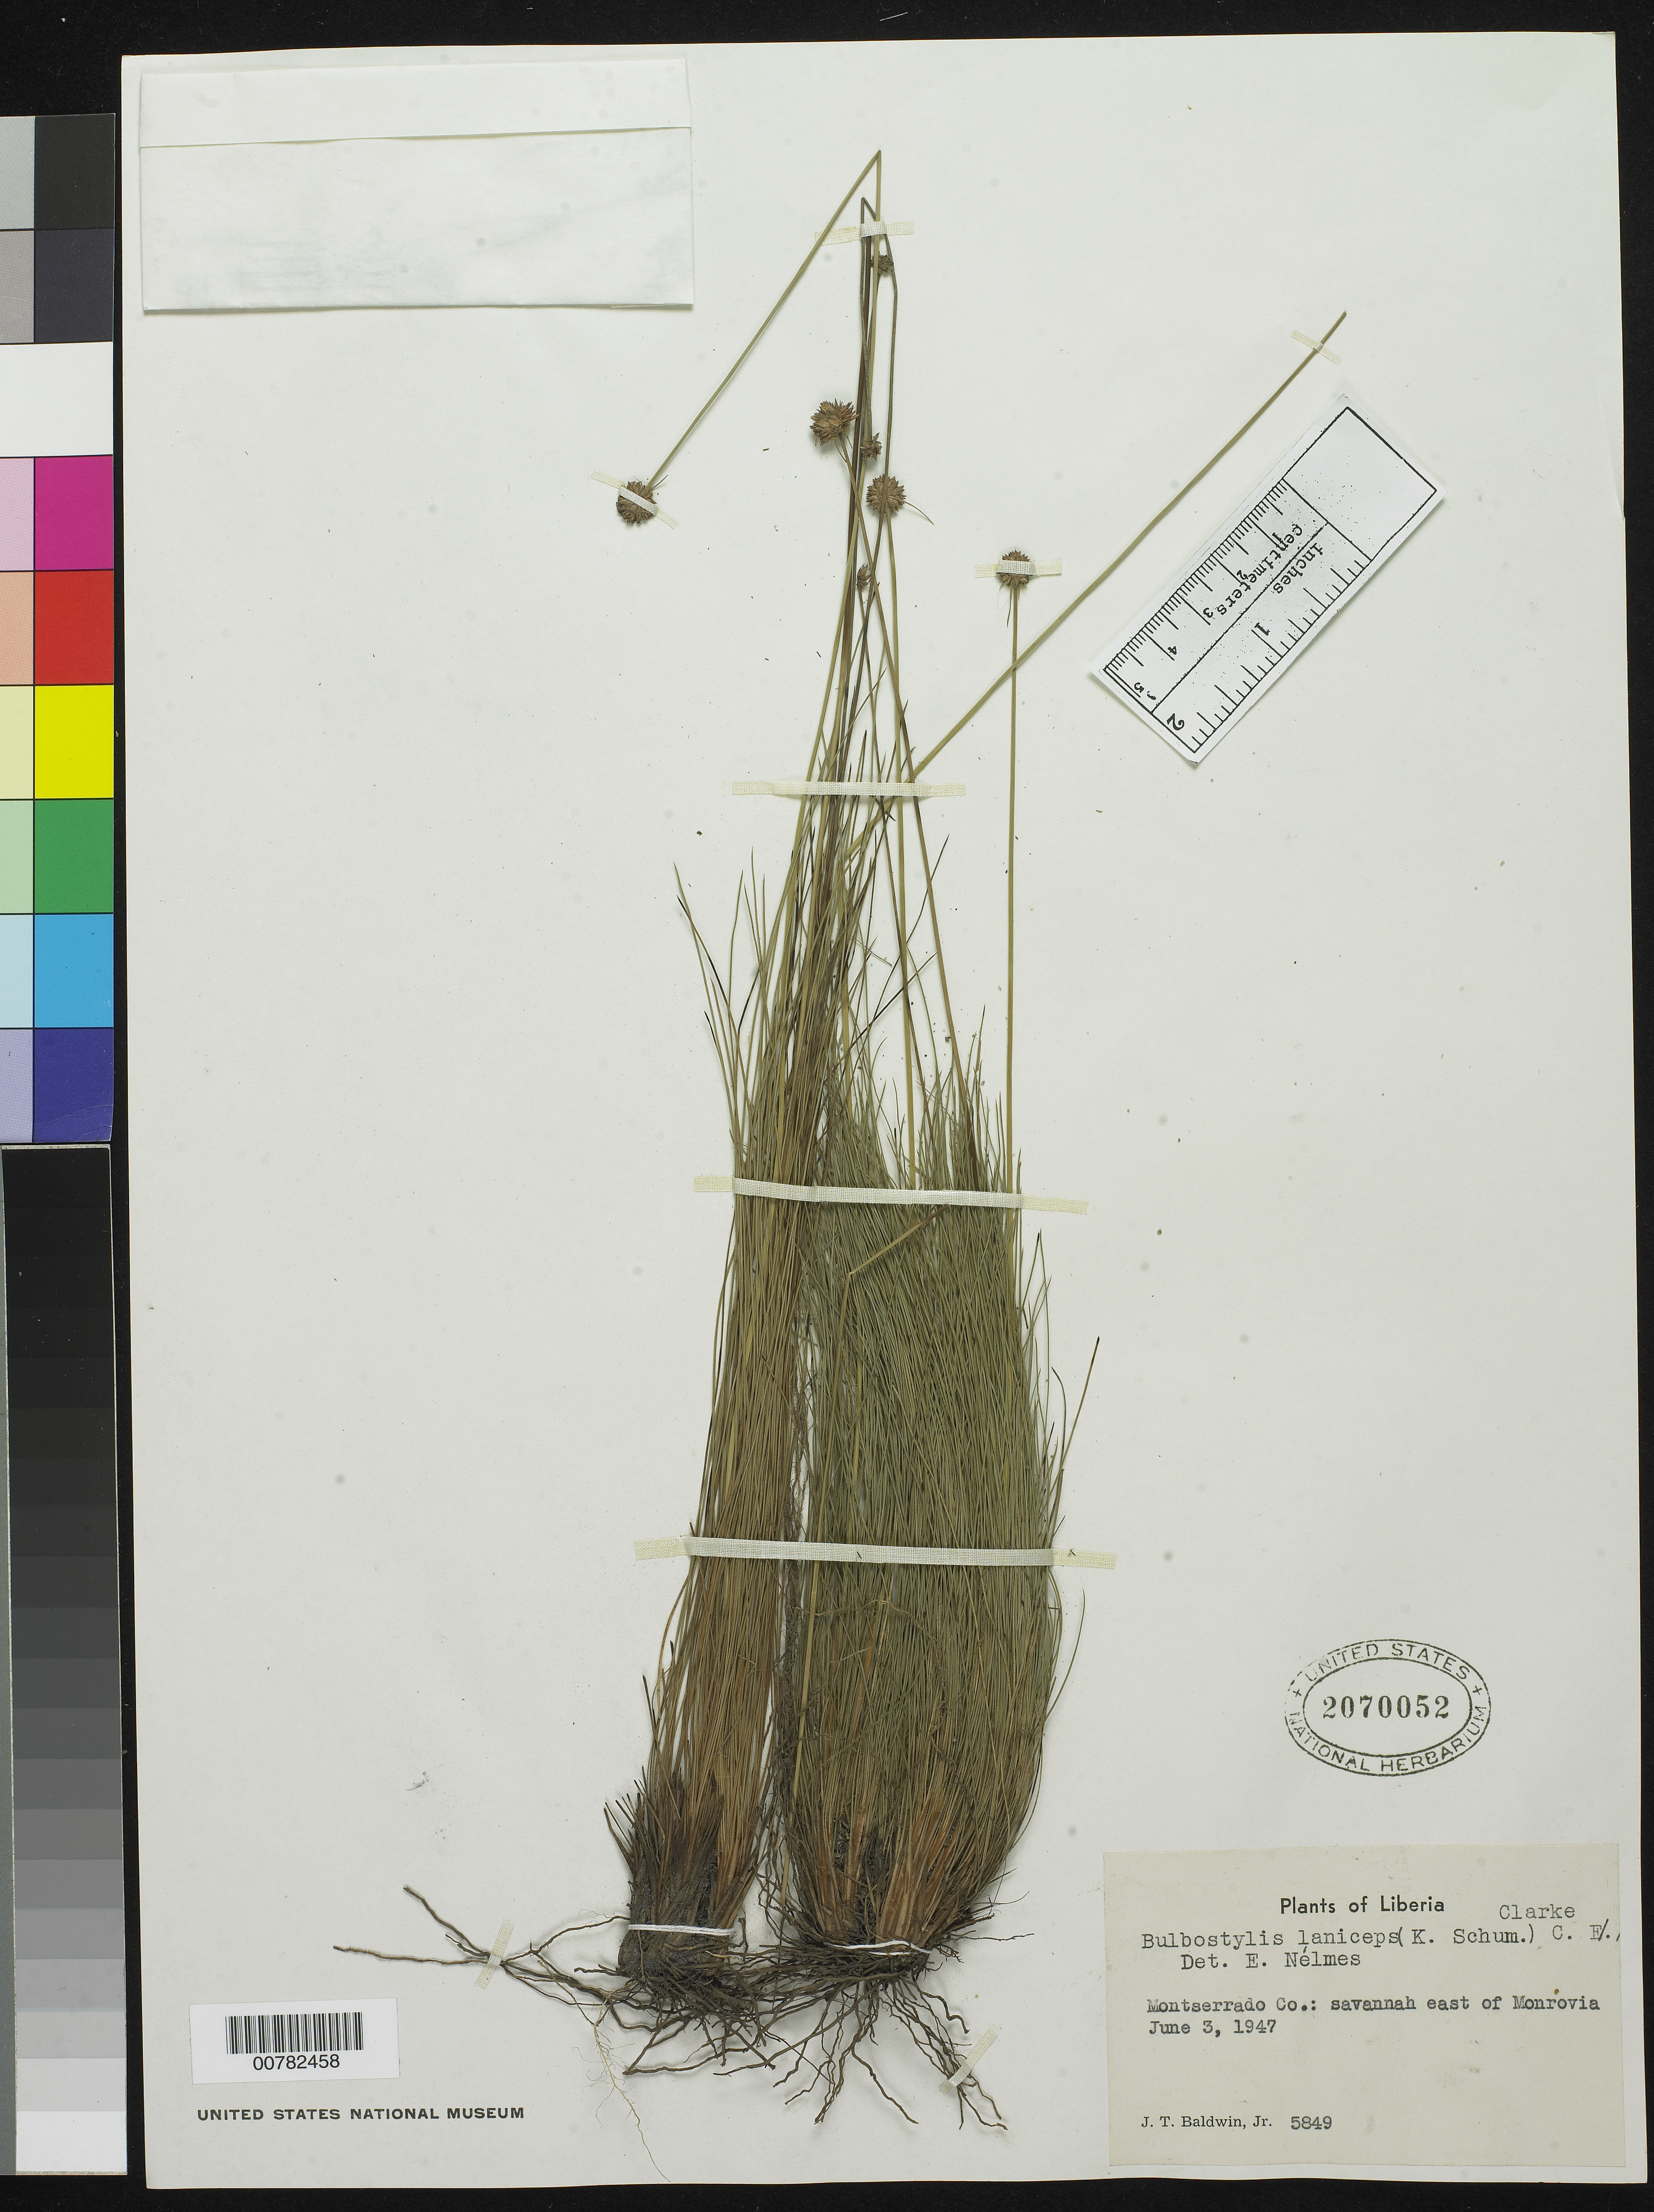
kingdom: Plantae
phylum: Tracheophyta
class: Liliopsida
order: Poales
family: Cyperaceae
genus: Bulbostylis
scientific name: Bulbostylis laniceps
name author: C.B. Clarke ex Durand & Schinz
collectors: J. T. Baldwin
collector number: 5849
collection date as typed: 3 Jun 1947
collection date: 1947-06-03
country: Liberia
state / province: Montserrado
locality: Monrovia, E of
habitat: savannah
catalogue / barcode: US 2070052